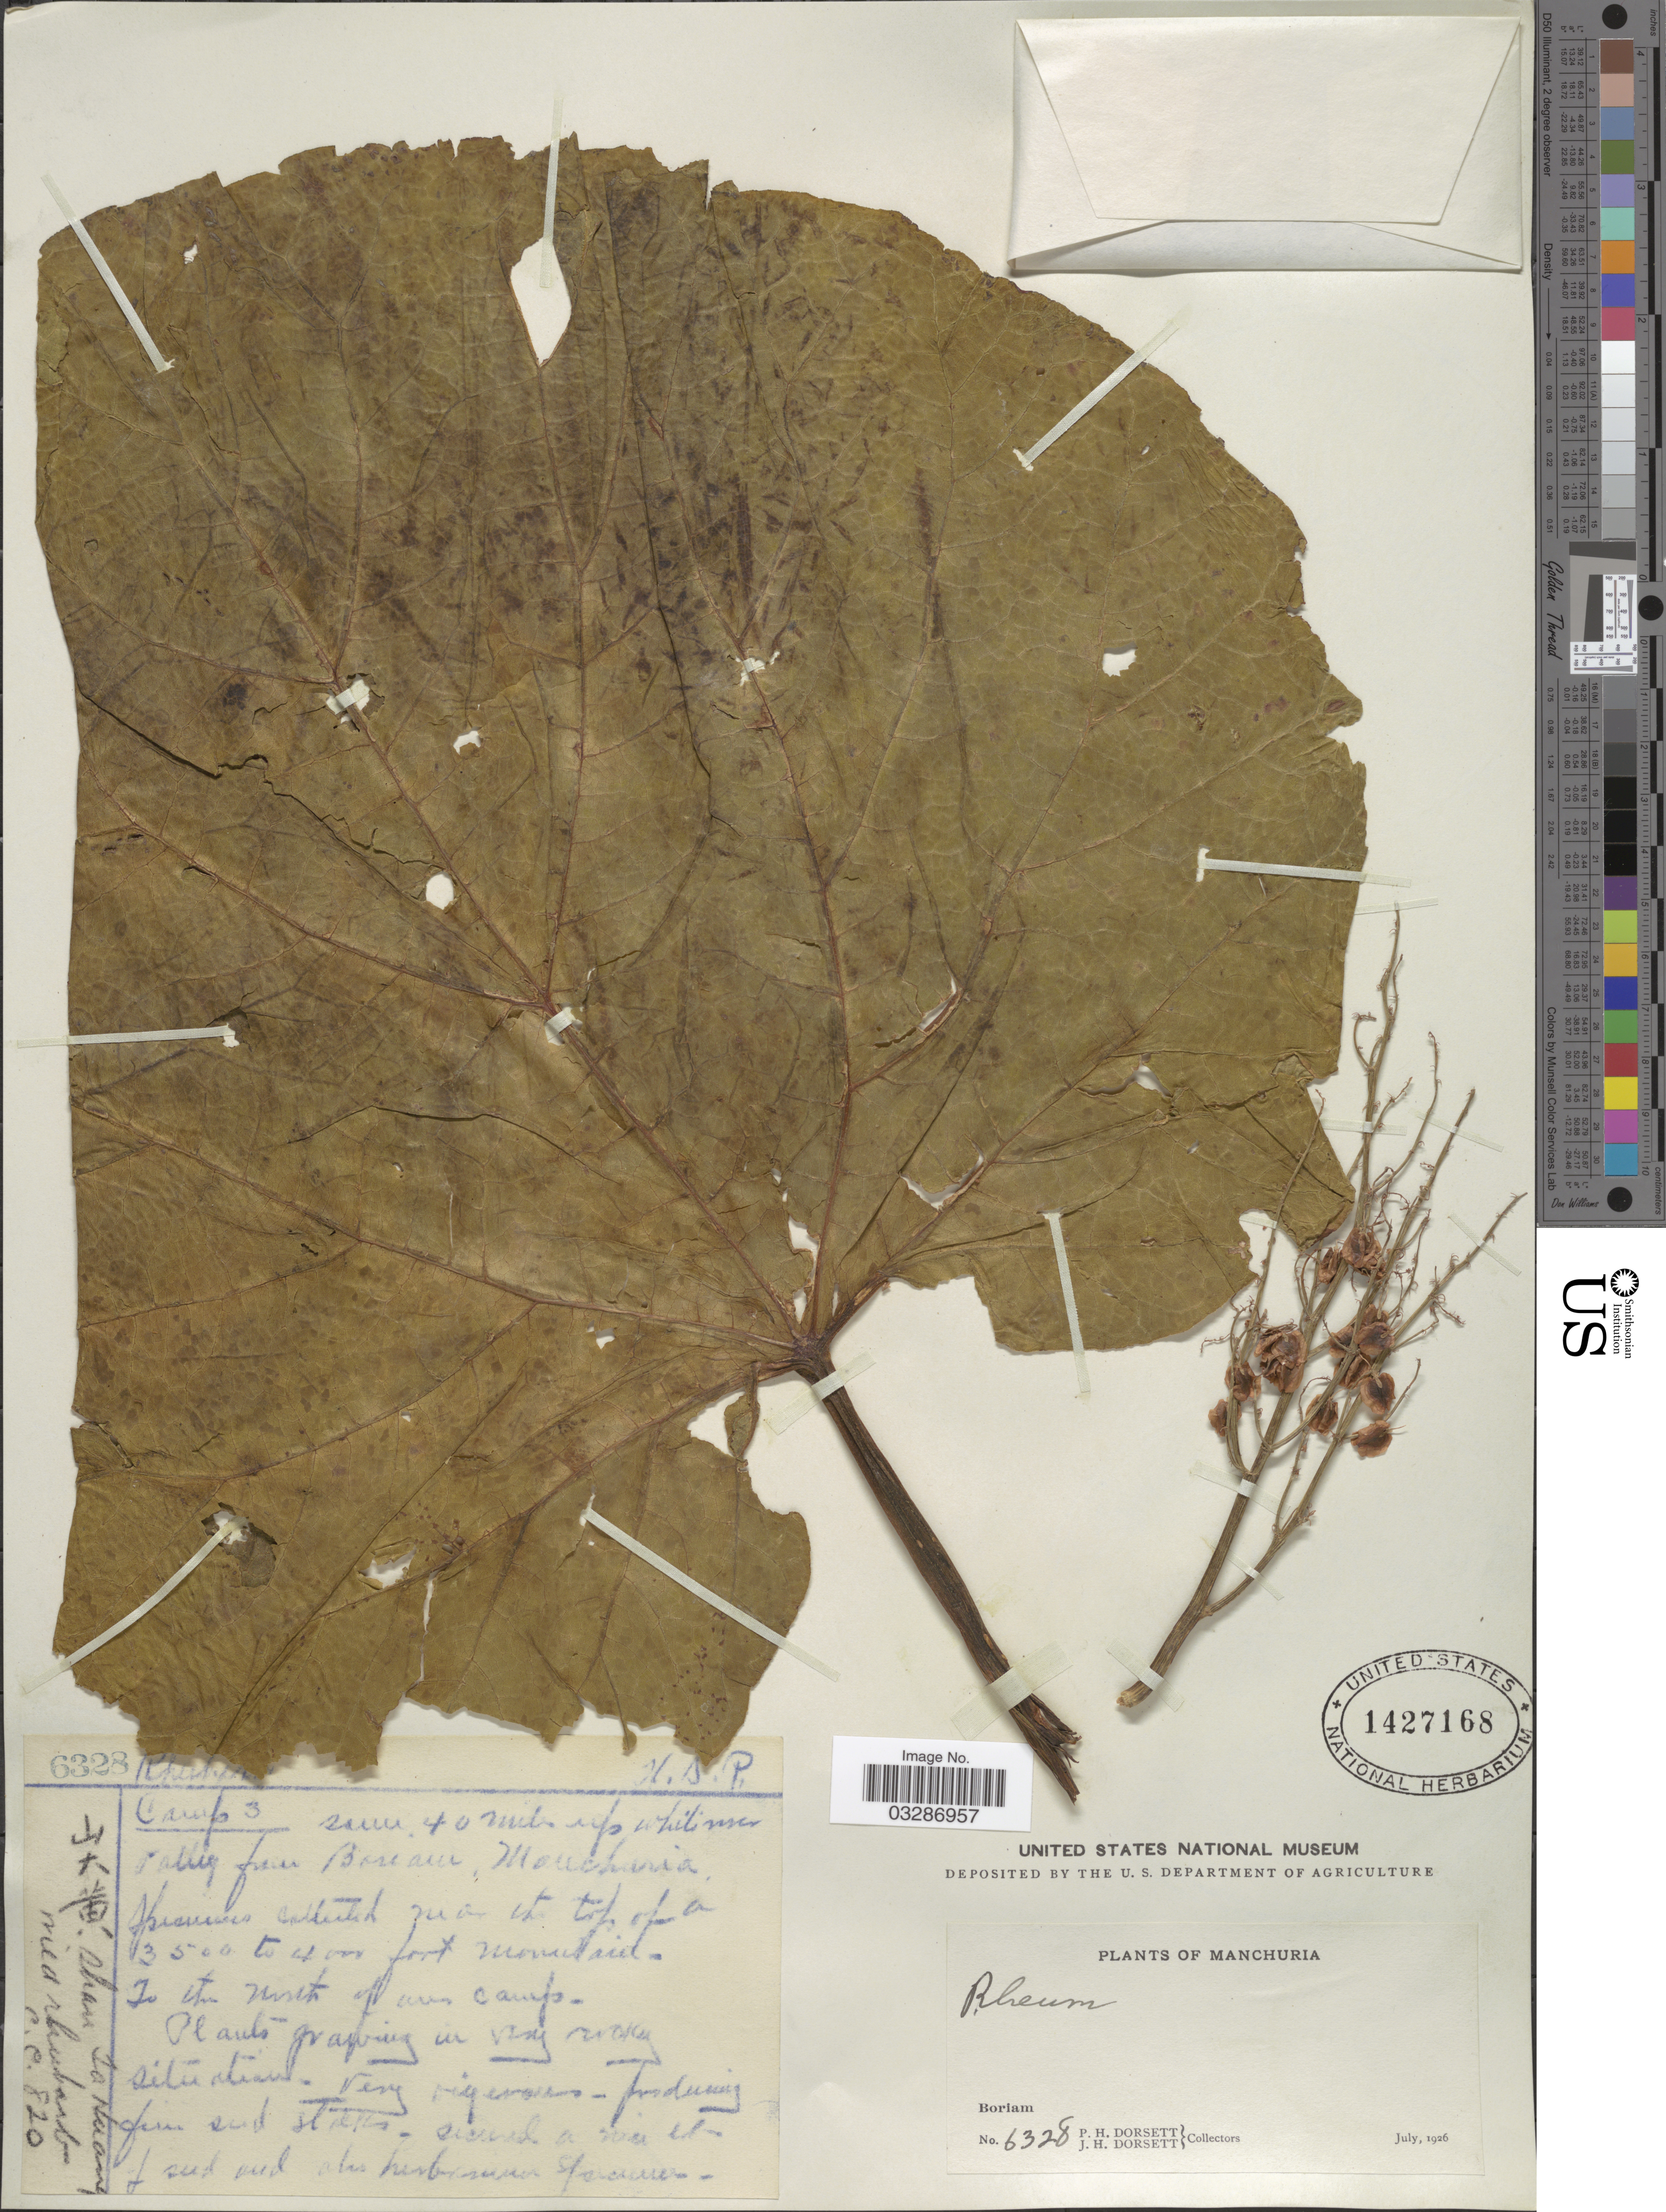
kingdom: Plantae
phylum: Tracheophyta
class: Magnoliopsida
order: Caryophyllales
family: Polygonaceae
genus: Rheum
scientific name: Rheum sp.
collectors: P. H. Dorsett & J. Dorsett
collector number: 6328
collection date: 1926-07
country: China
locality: Manchuria. Boriam. Camp 3 [illegible text] 40 miles up while near valley from Boriam, Manchuria.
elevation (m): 1067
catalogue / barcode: US 1427168